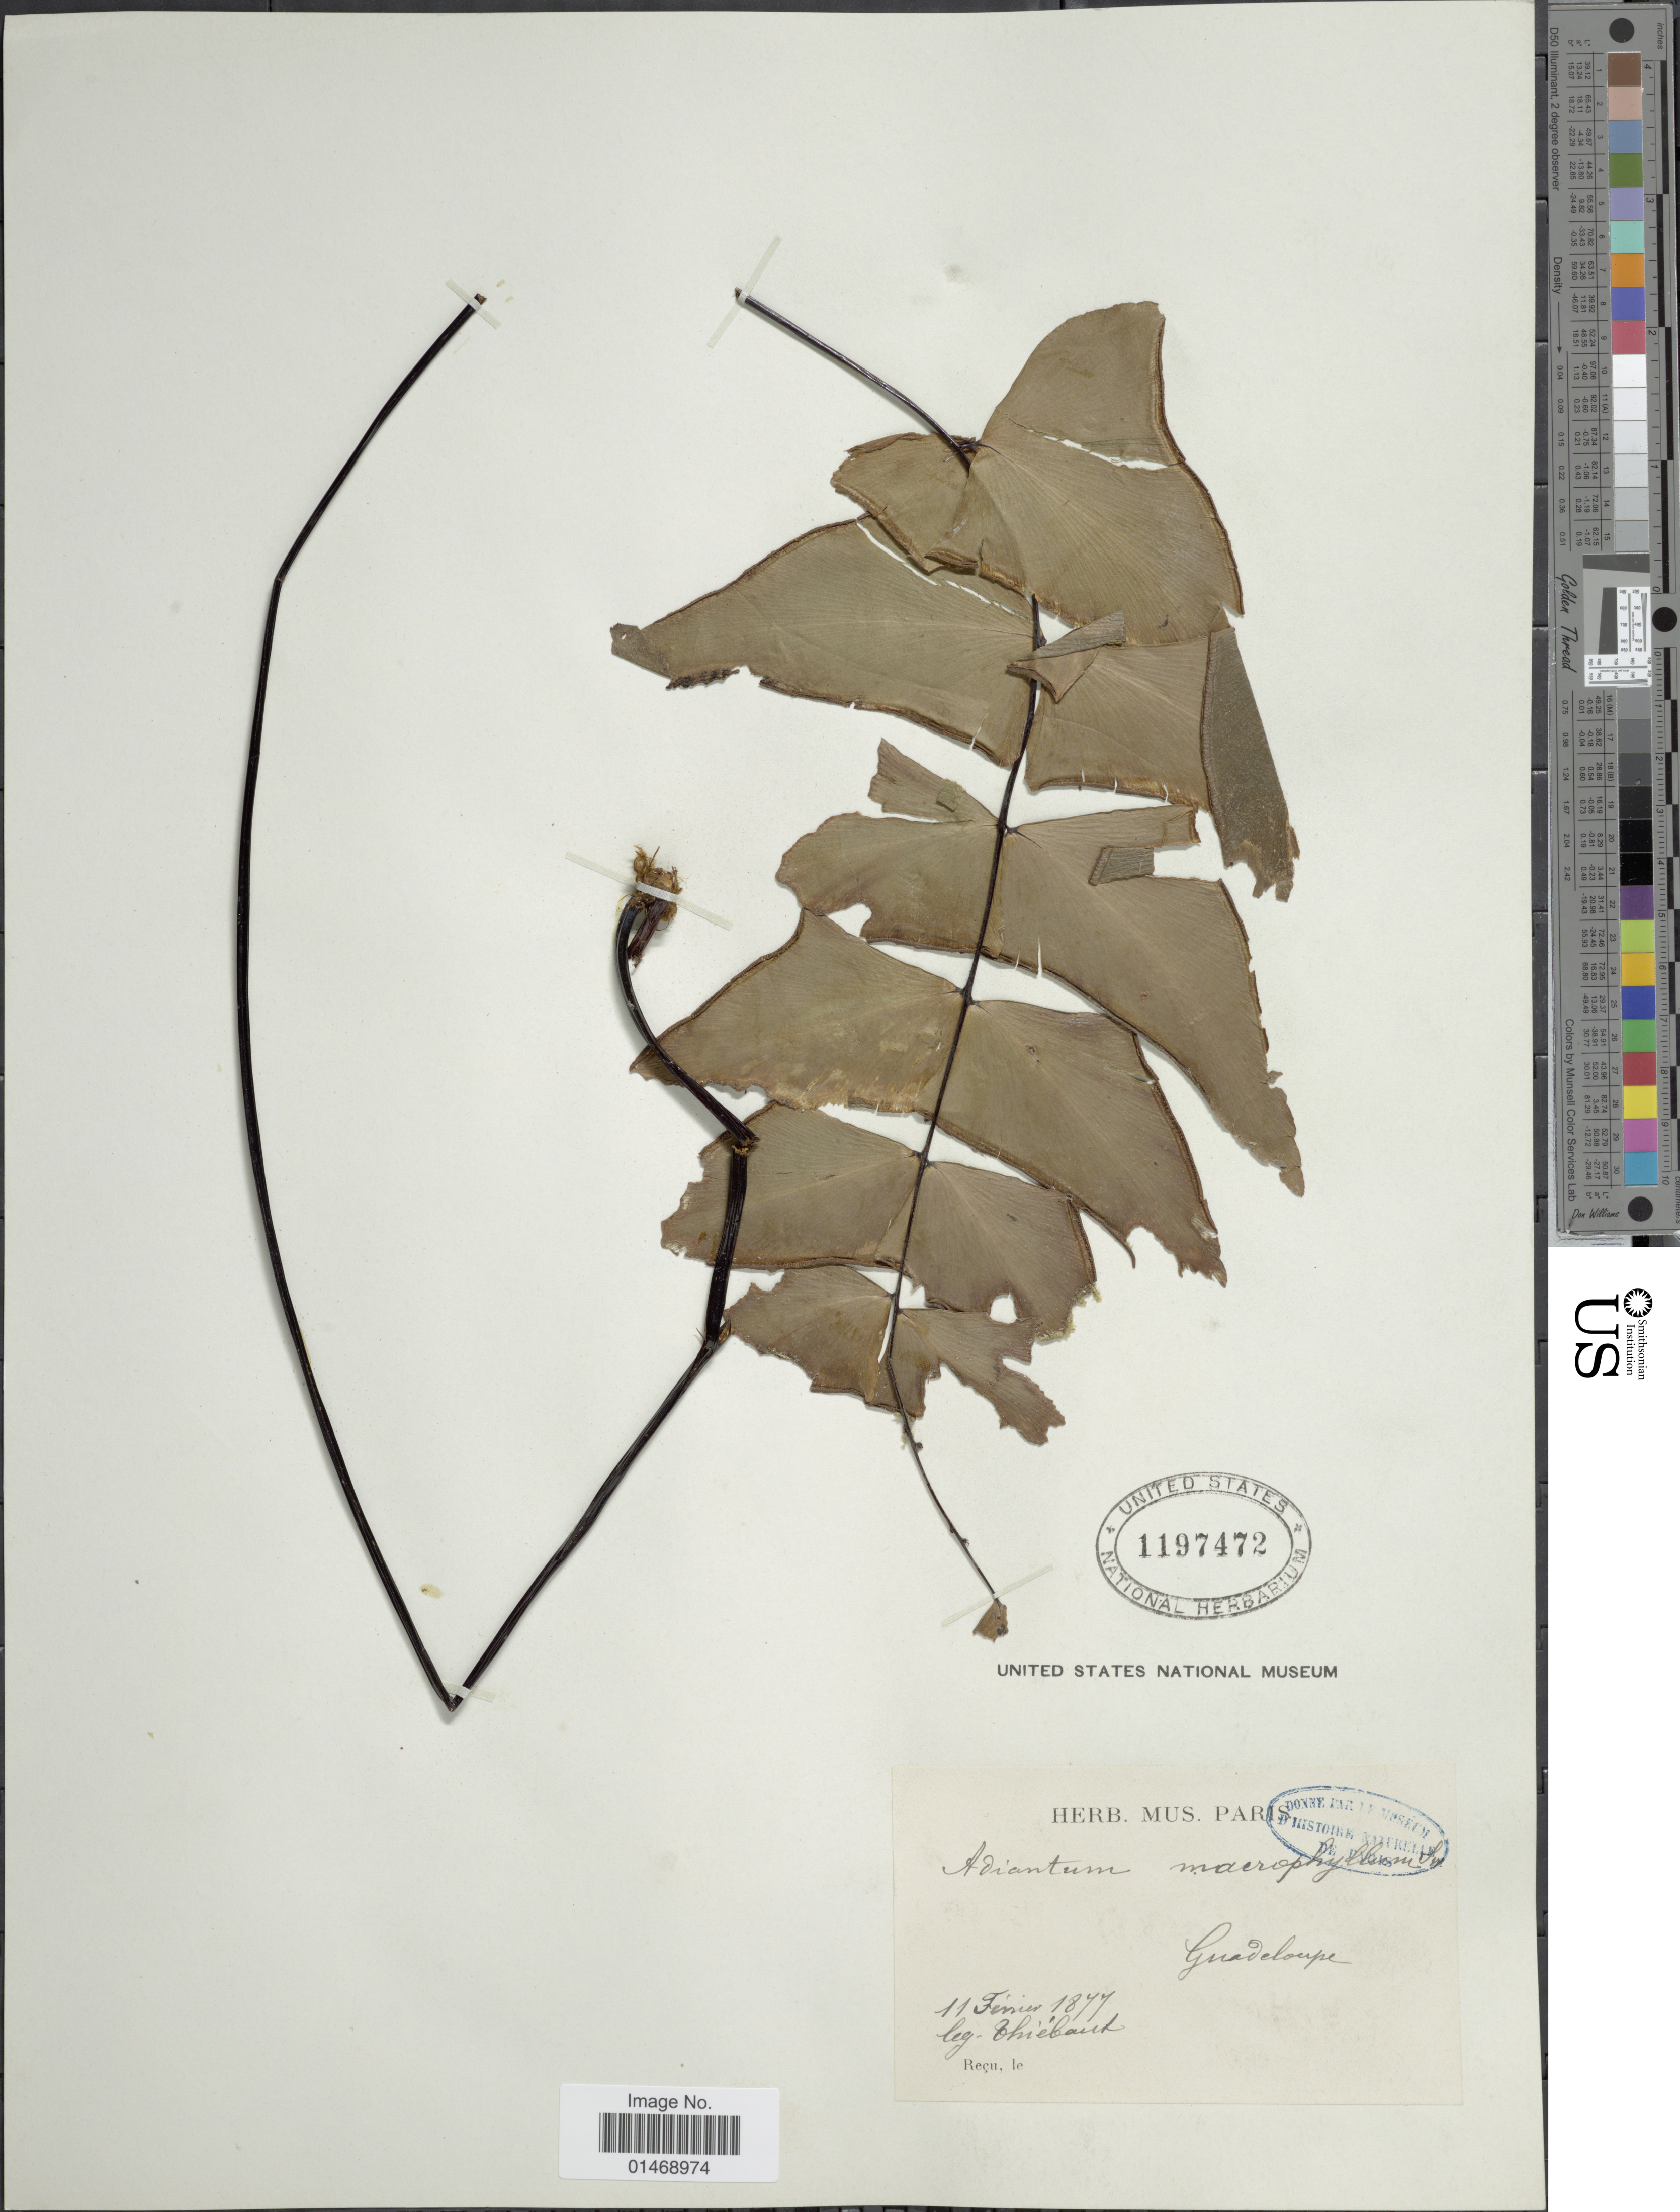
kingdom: Plantae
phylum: Tracheophyta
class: Polypodiopsida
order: Polypodiales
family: Pteridaceae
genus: Adiantum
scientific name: Adiantum macrophyllum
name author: Sw.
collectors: -. Thiebaut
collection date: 1877-02-11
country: Guadeloupe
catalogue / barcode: US 1197472